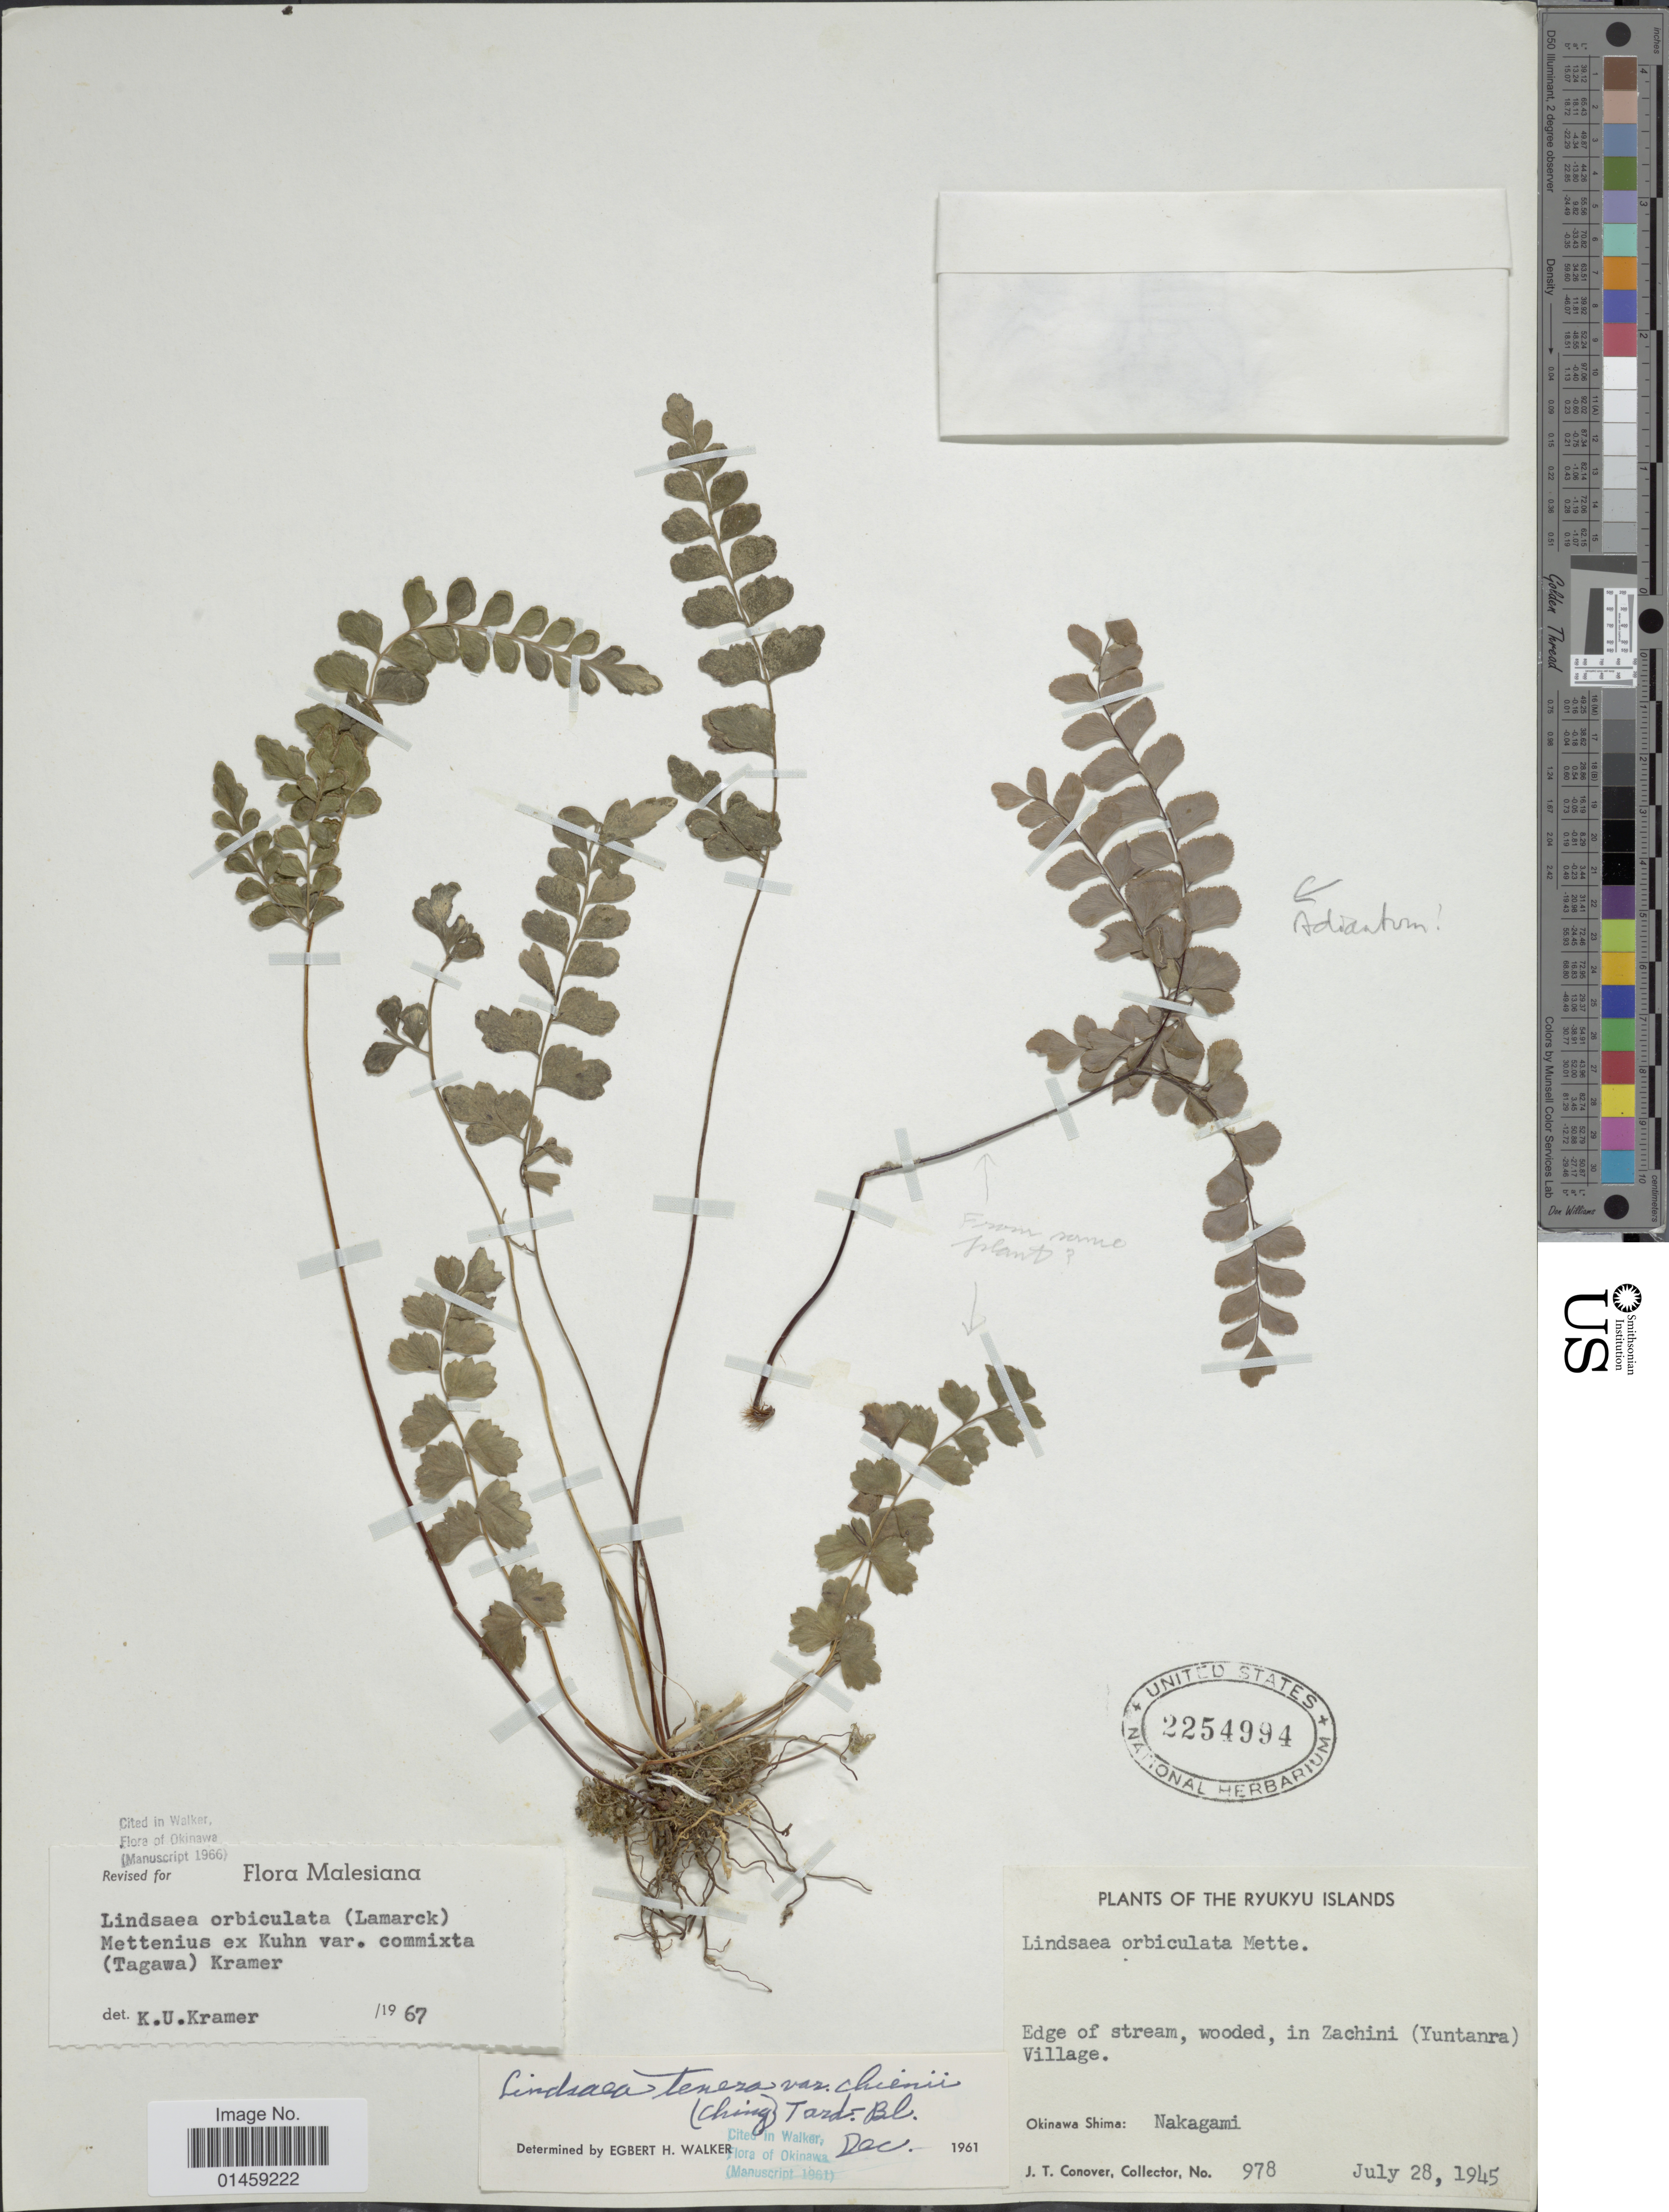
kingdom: Plantae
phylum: Tracheophyta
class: Polypodiopsida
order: Polypodiales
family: Lindsaeaceae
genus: Lindsaea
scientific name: Lindsaea orbiculata var. commixta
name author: (Tagawa) K.U. Kramer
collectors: J. T. Conover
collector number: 978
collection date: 1945-07-28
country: Japan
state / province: Okinawa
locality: Ryukyu Islands. Okinawa Shima: Nakagami. Edge of stream, wooded, in Zachini (Yuntanra) Village.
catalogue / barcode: US 2254994